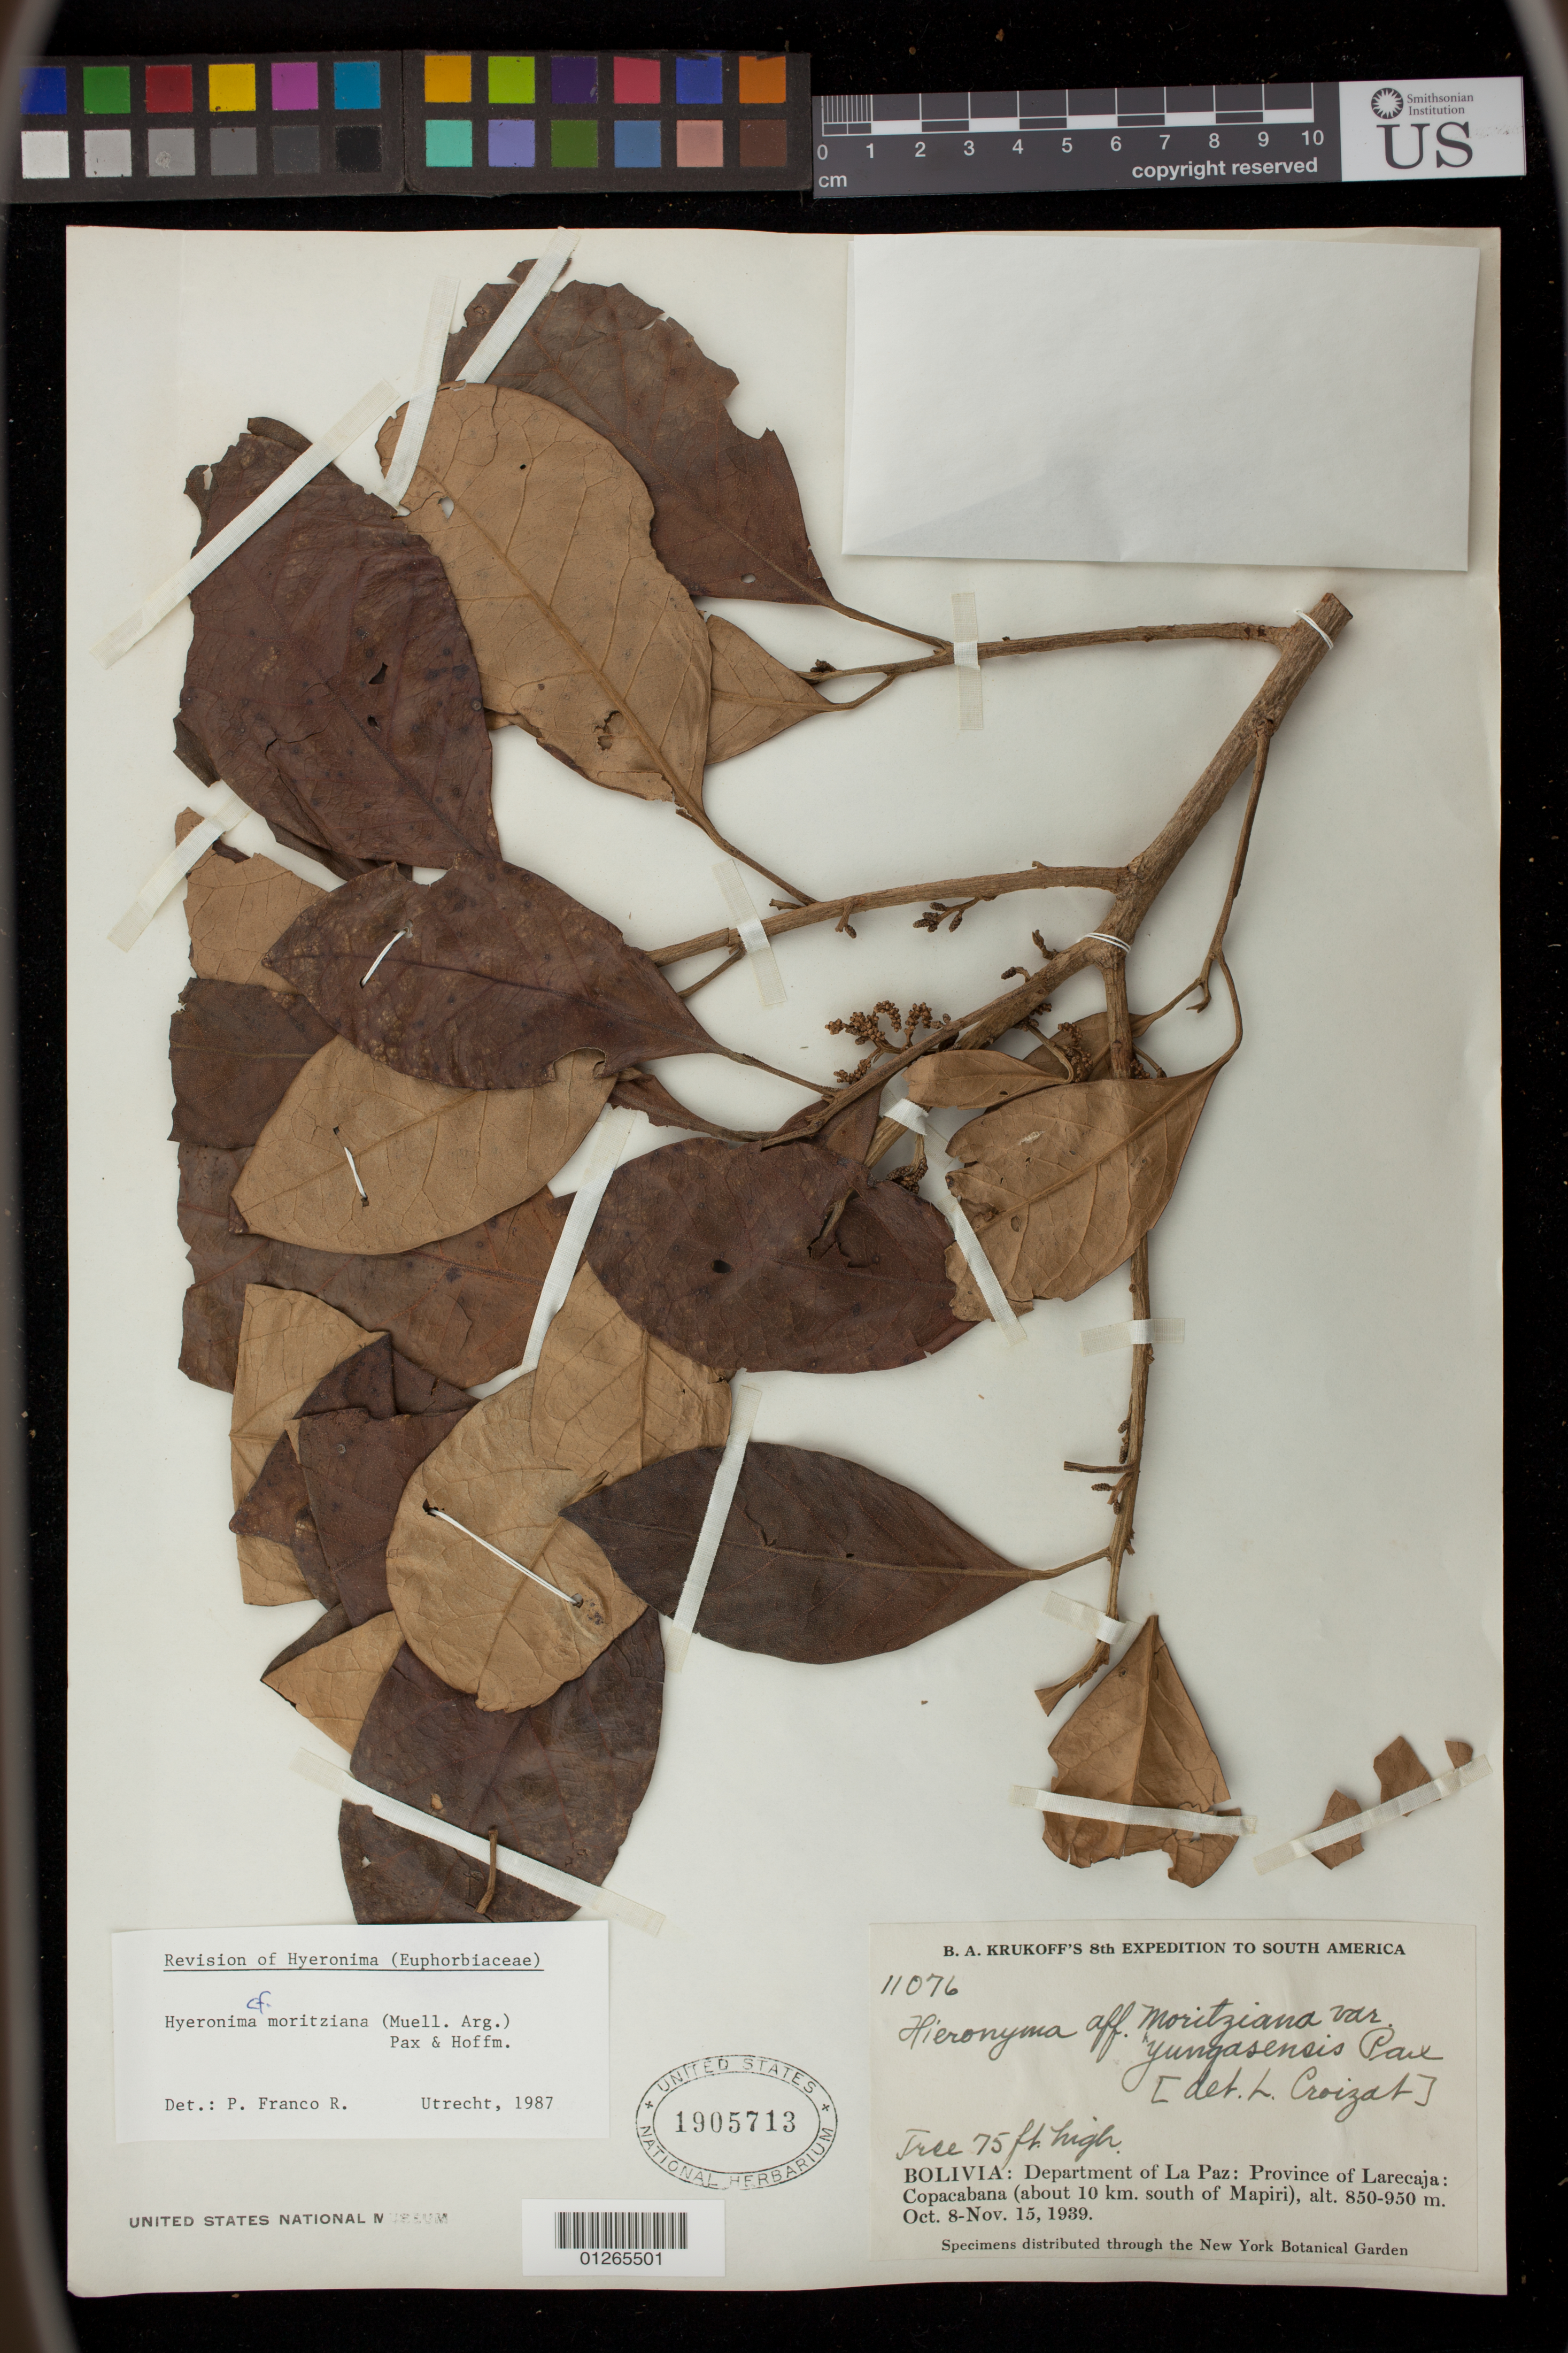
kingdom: Plantae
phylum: Tracheophyta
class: Magnoliopsida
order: Malpighiales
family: Phyllanthaceae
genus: Hieronyma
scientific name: Hieronyma moritziana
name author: (Müll. Arg.) Pax ex K. Hoffm.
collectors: B. A. Krukoff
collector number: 11076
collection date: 1939-10-08/1939-11-15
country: Bolivia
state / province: La Paz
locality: Larecaja: Copacabana (about 10 km south of Mapiri)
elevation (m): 850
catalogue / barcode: US 1905713